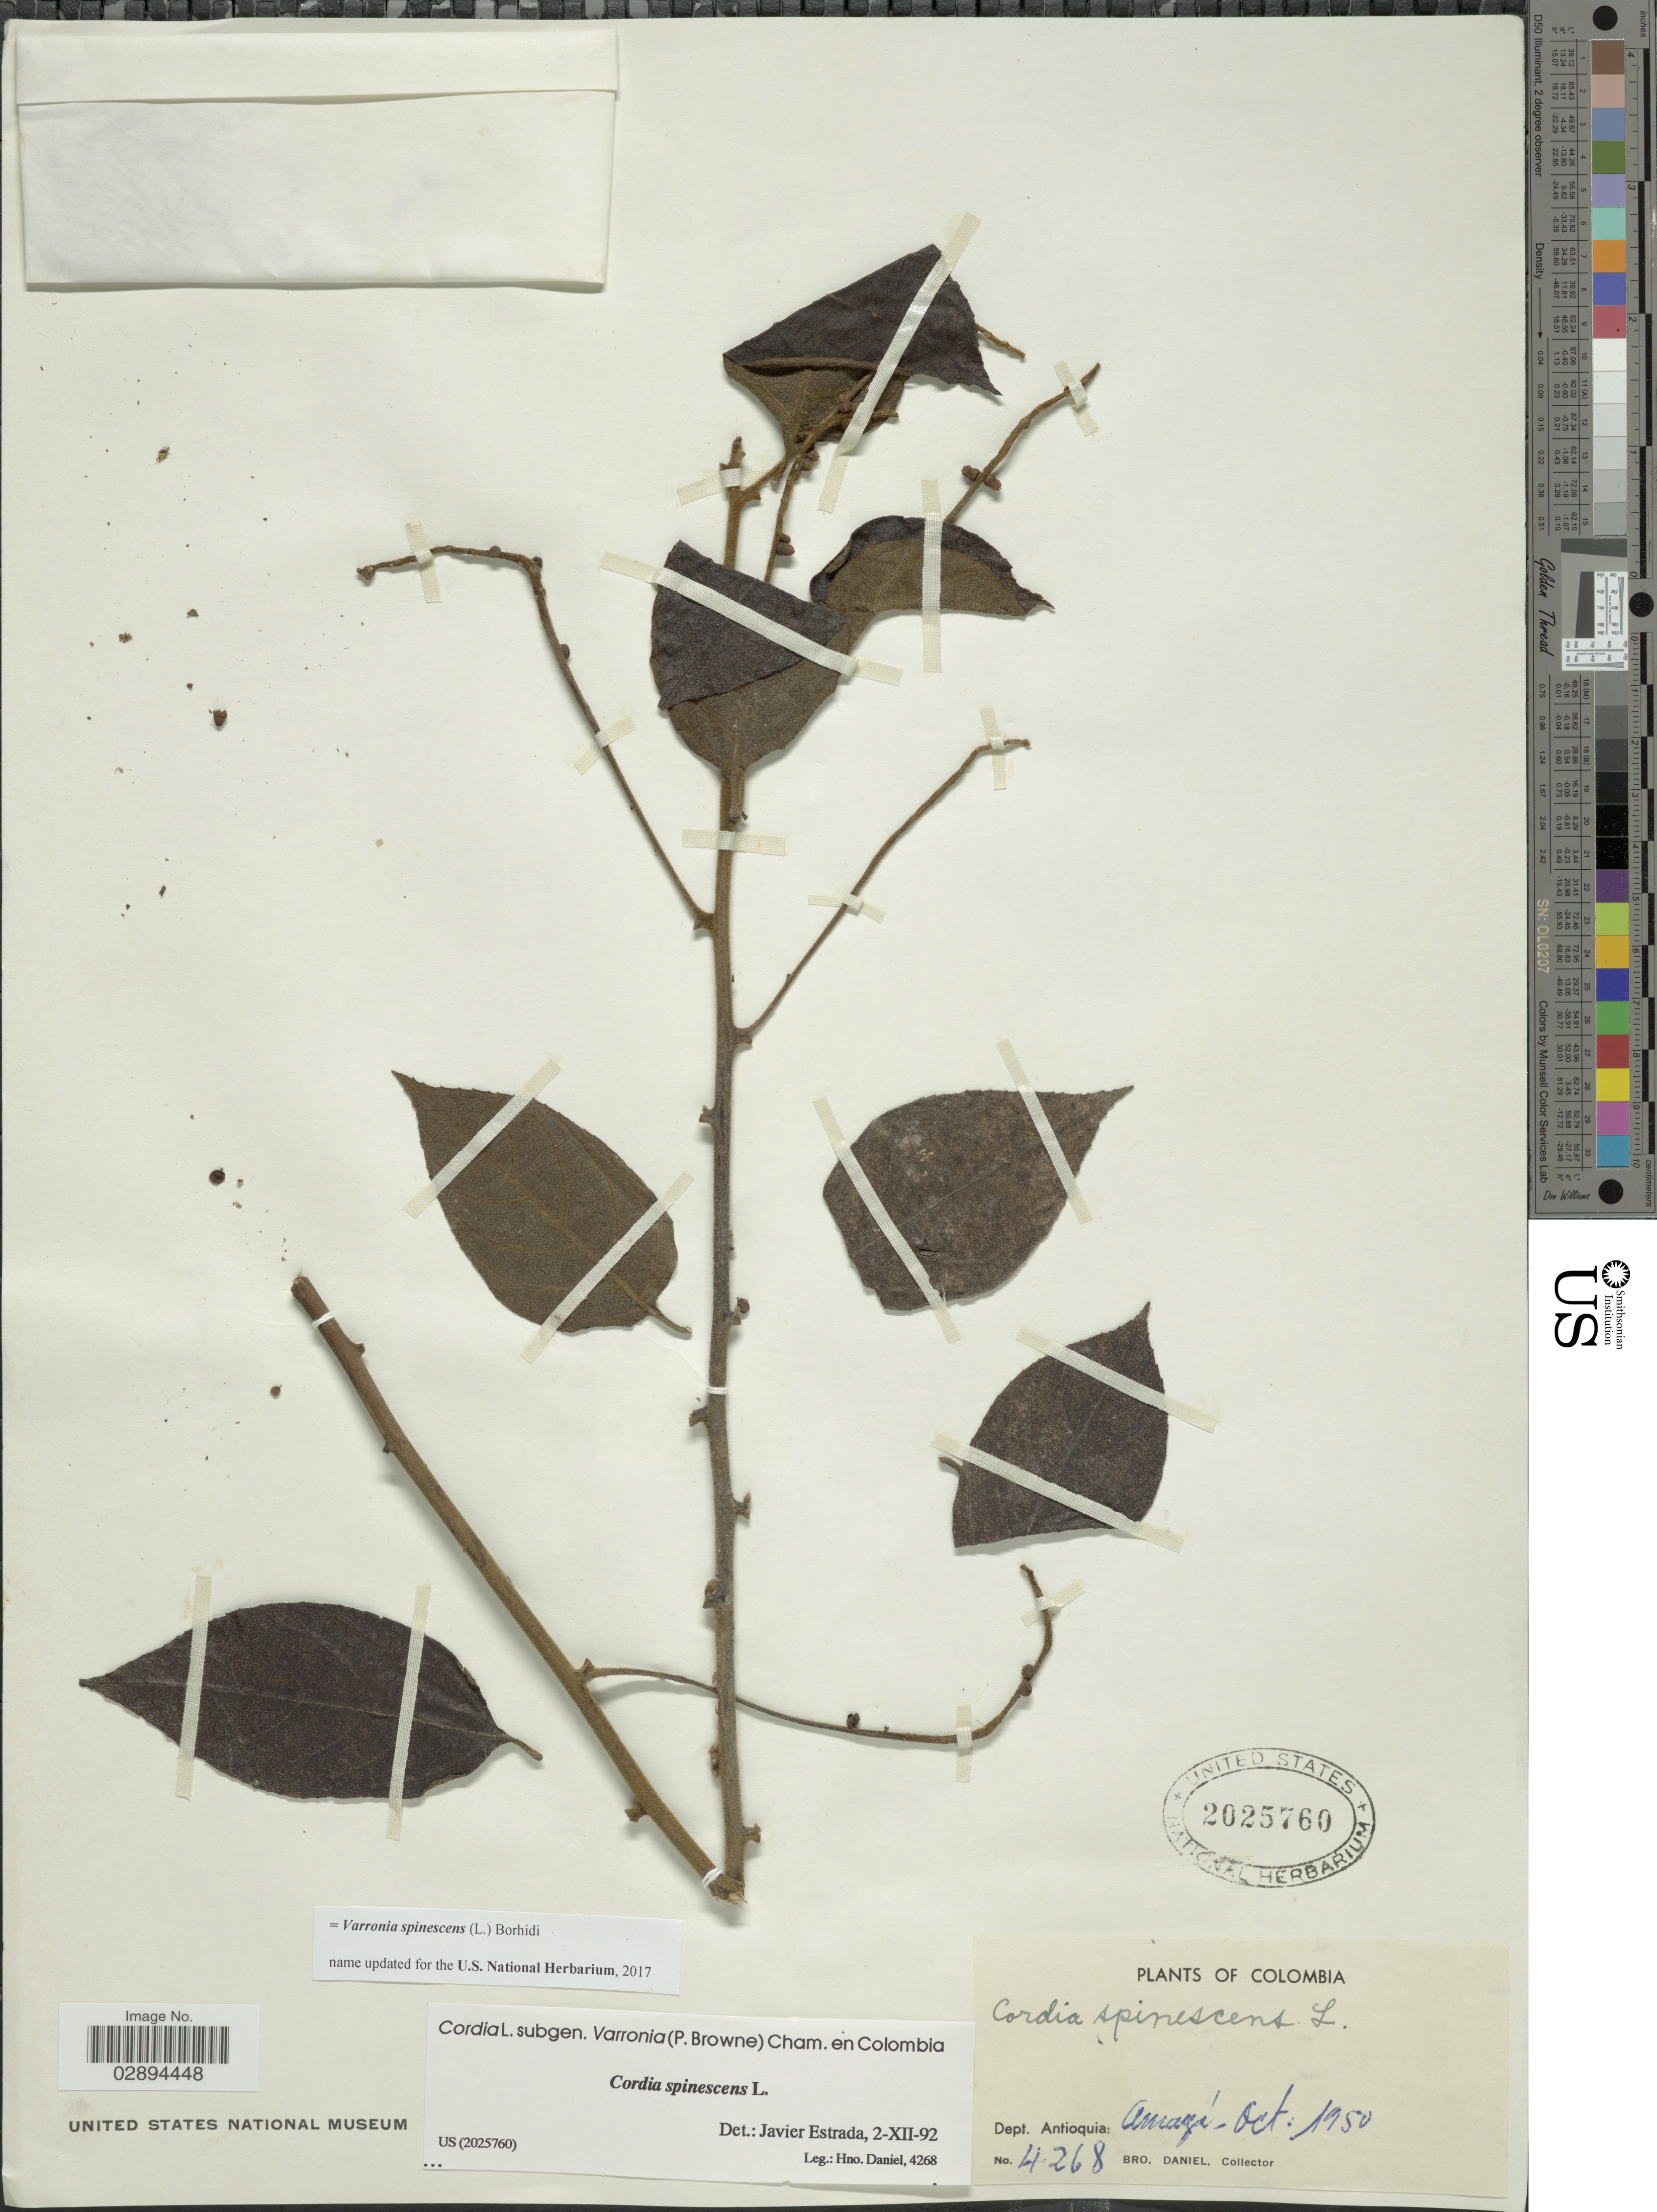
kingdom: Plantae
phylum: Tracheophyta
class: Magnoliopsida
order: Boraginales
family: Cordiaceae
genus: Varronia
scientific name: Varronia spinescens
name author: (L.) Borhidi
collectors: Bro. Daniel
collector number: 4268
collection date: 1950-10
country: Colombia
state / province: Antioquia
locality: Dept. Antioquia: Amagá.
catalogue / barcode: US 2025760